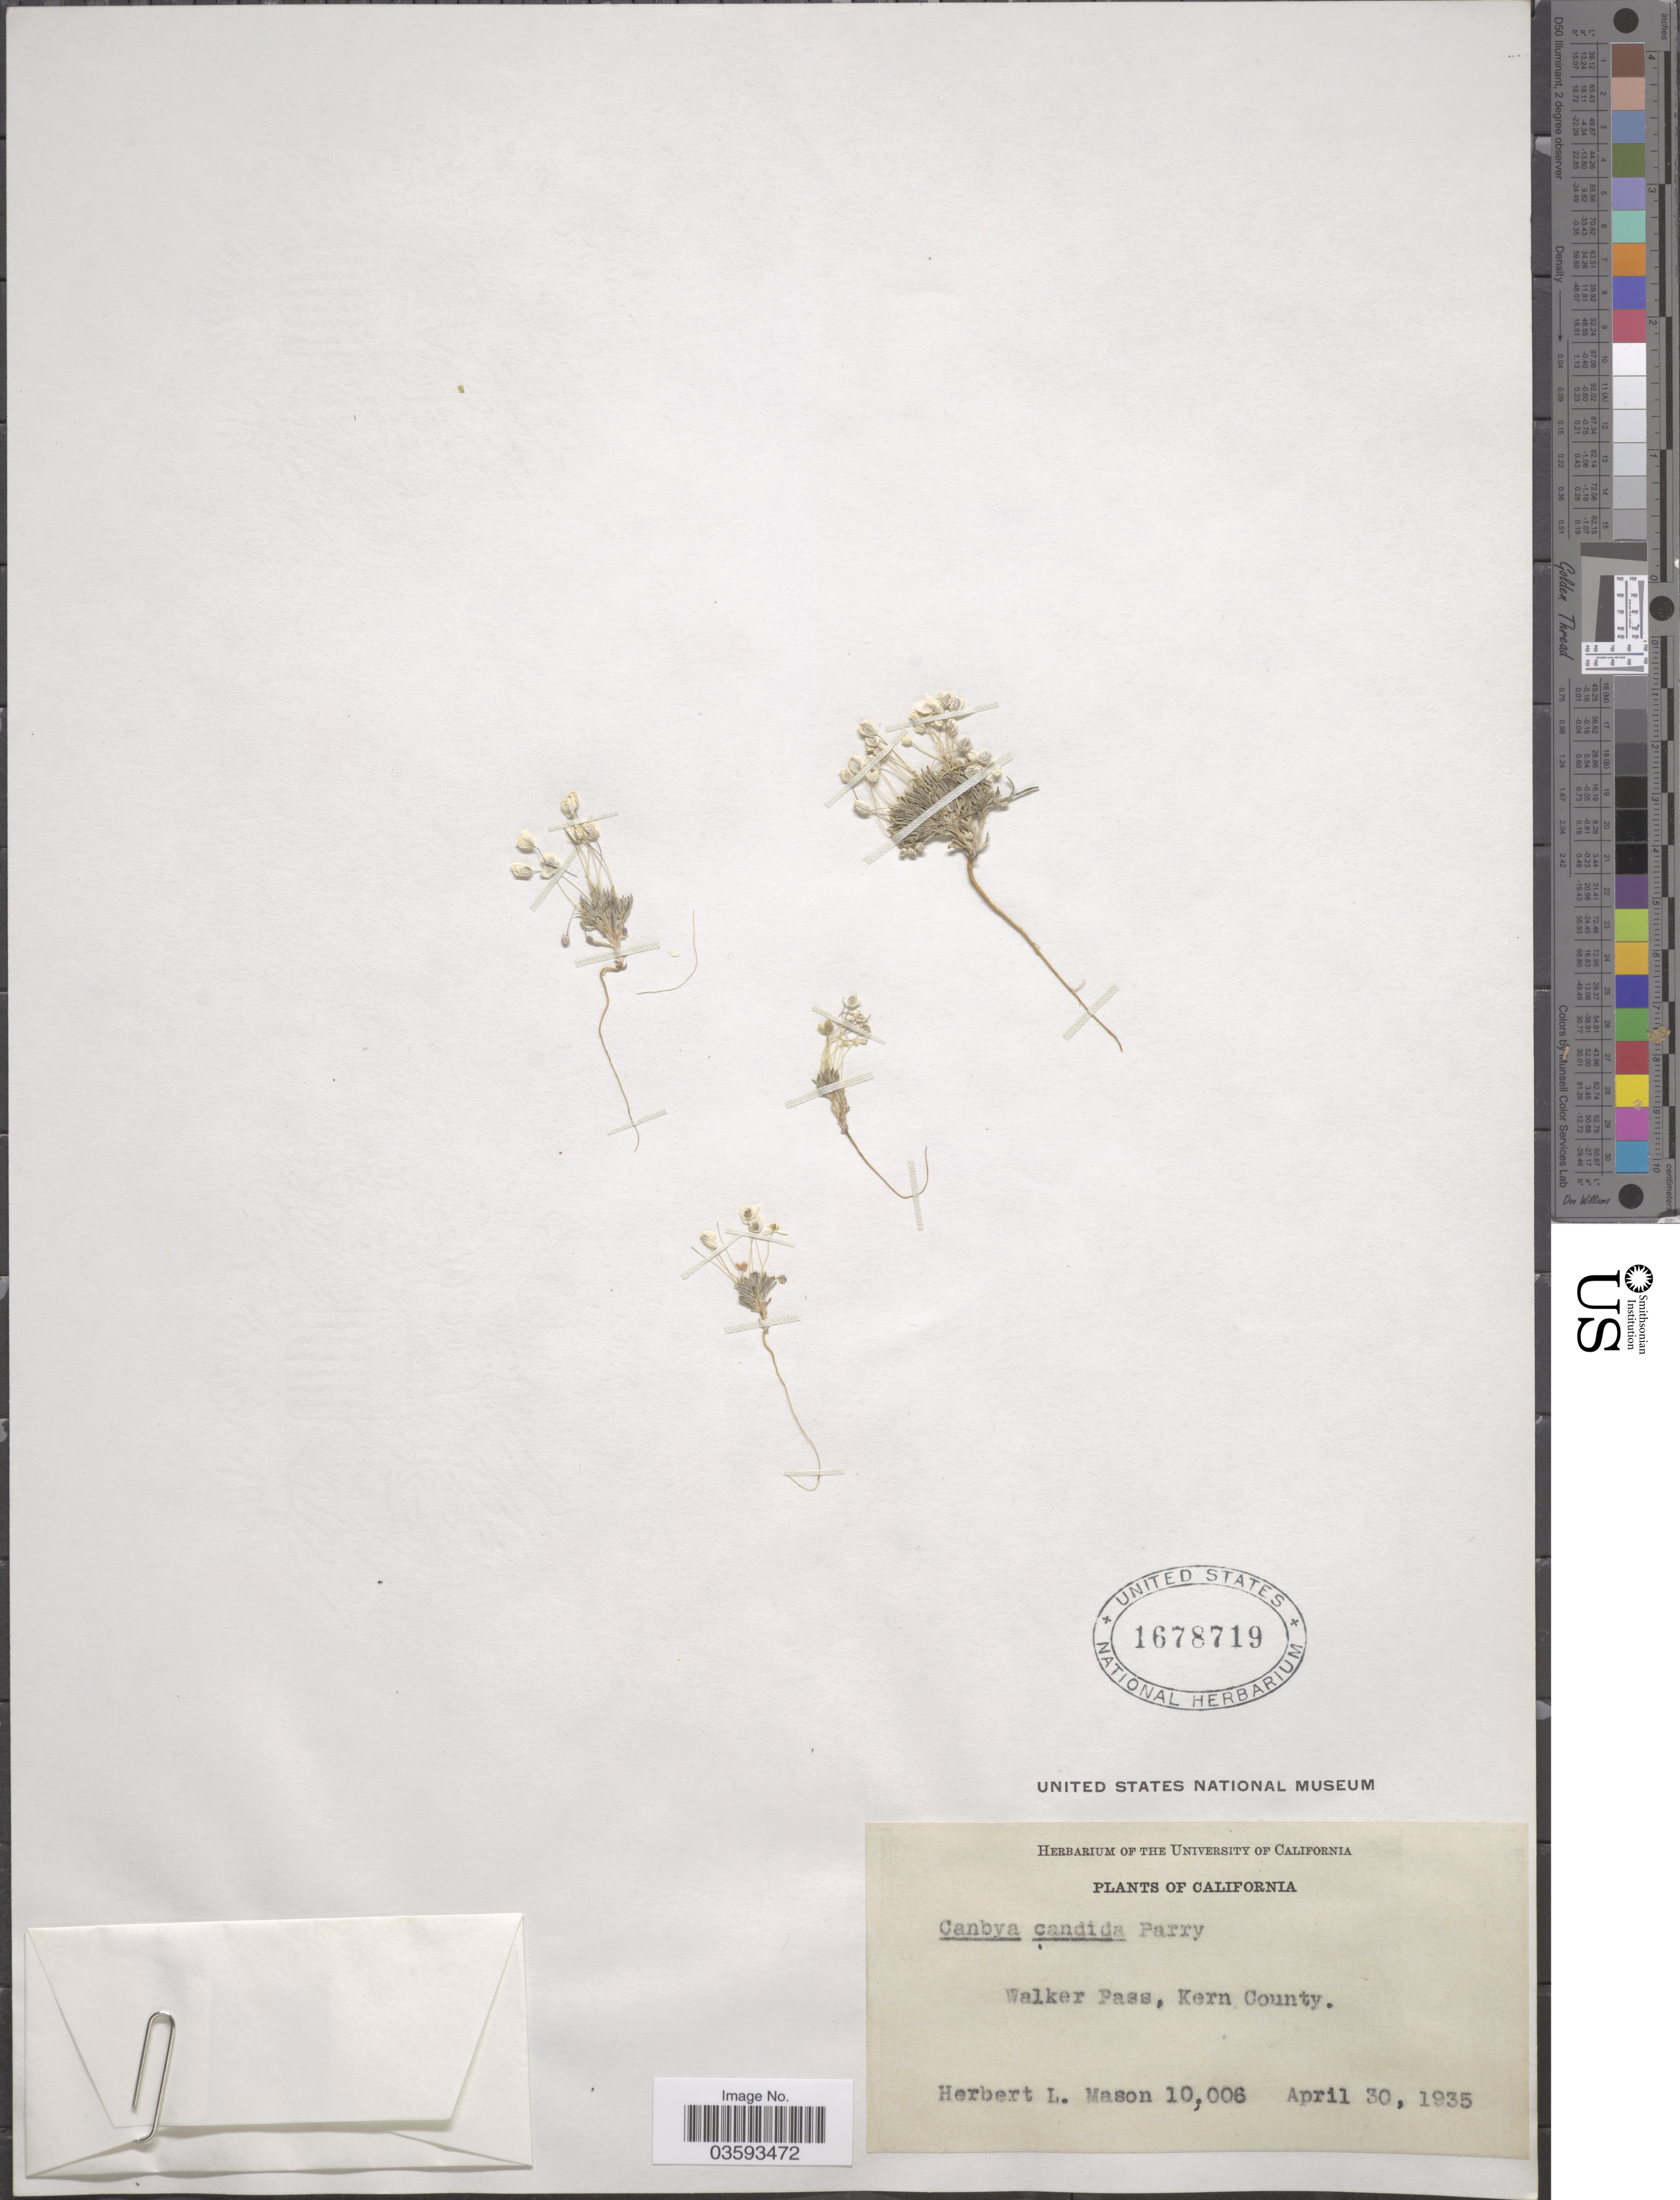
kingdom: Plantae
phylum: Tracheophyta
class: Magnoliopsida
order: Ranunculales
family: Papaveraceae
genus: Canbya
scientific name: Canbya candida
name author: Parry ex A. Gray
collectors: H. L. Mason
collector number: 10006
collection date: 1935-04-30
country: United States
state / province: California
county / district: Kern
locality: Walker Pass, Kern County.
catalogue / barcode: US 1678719